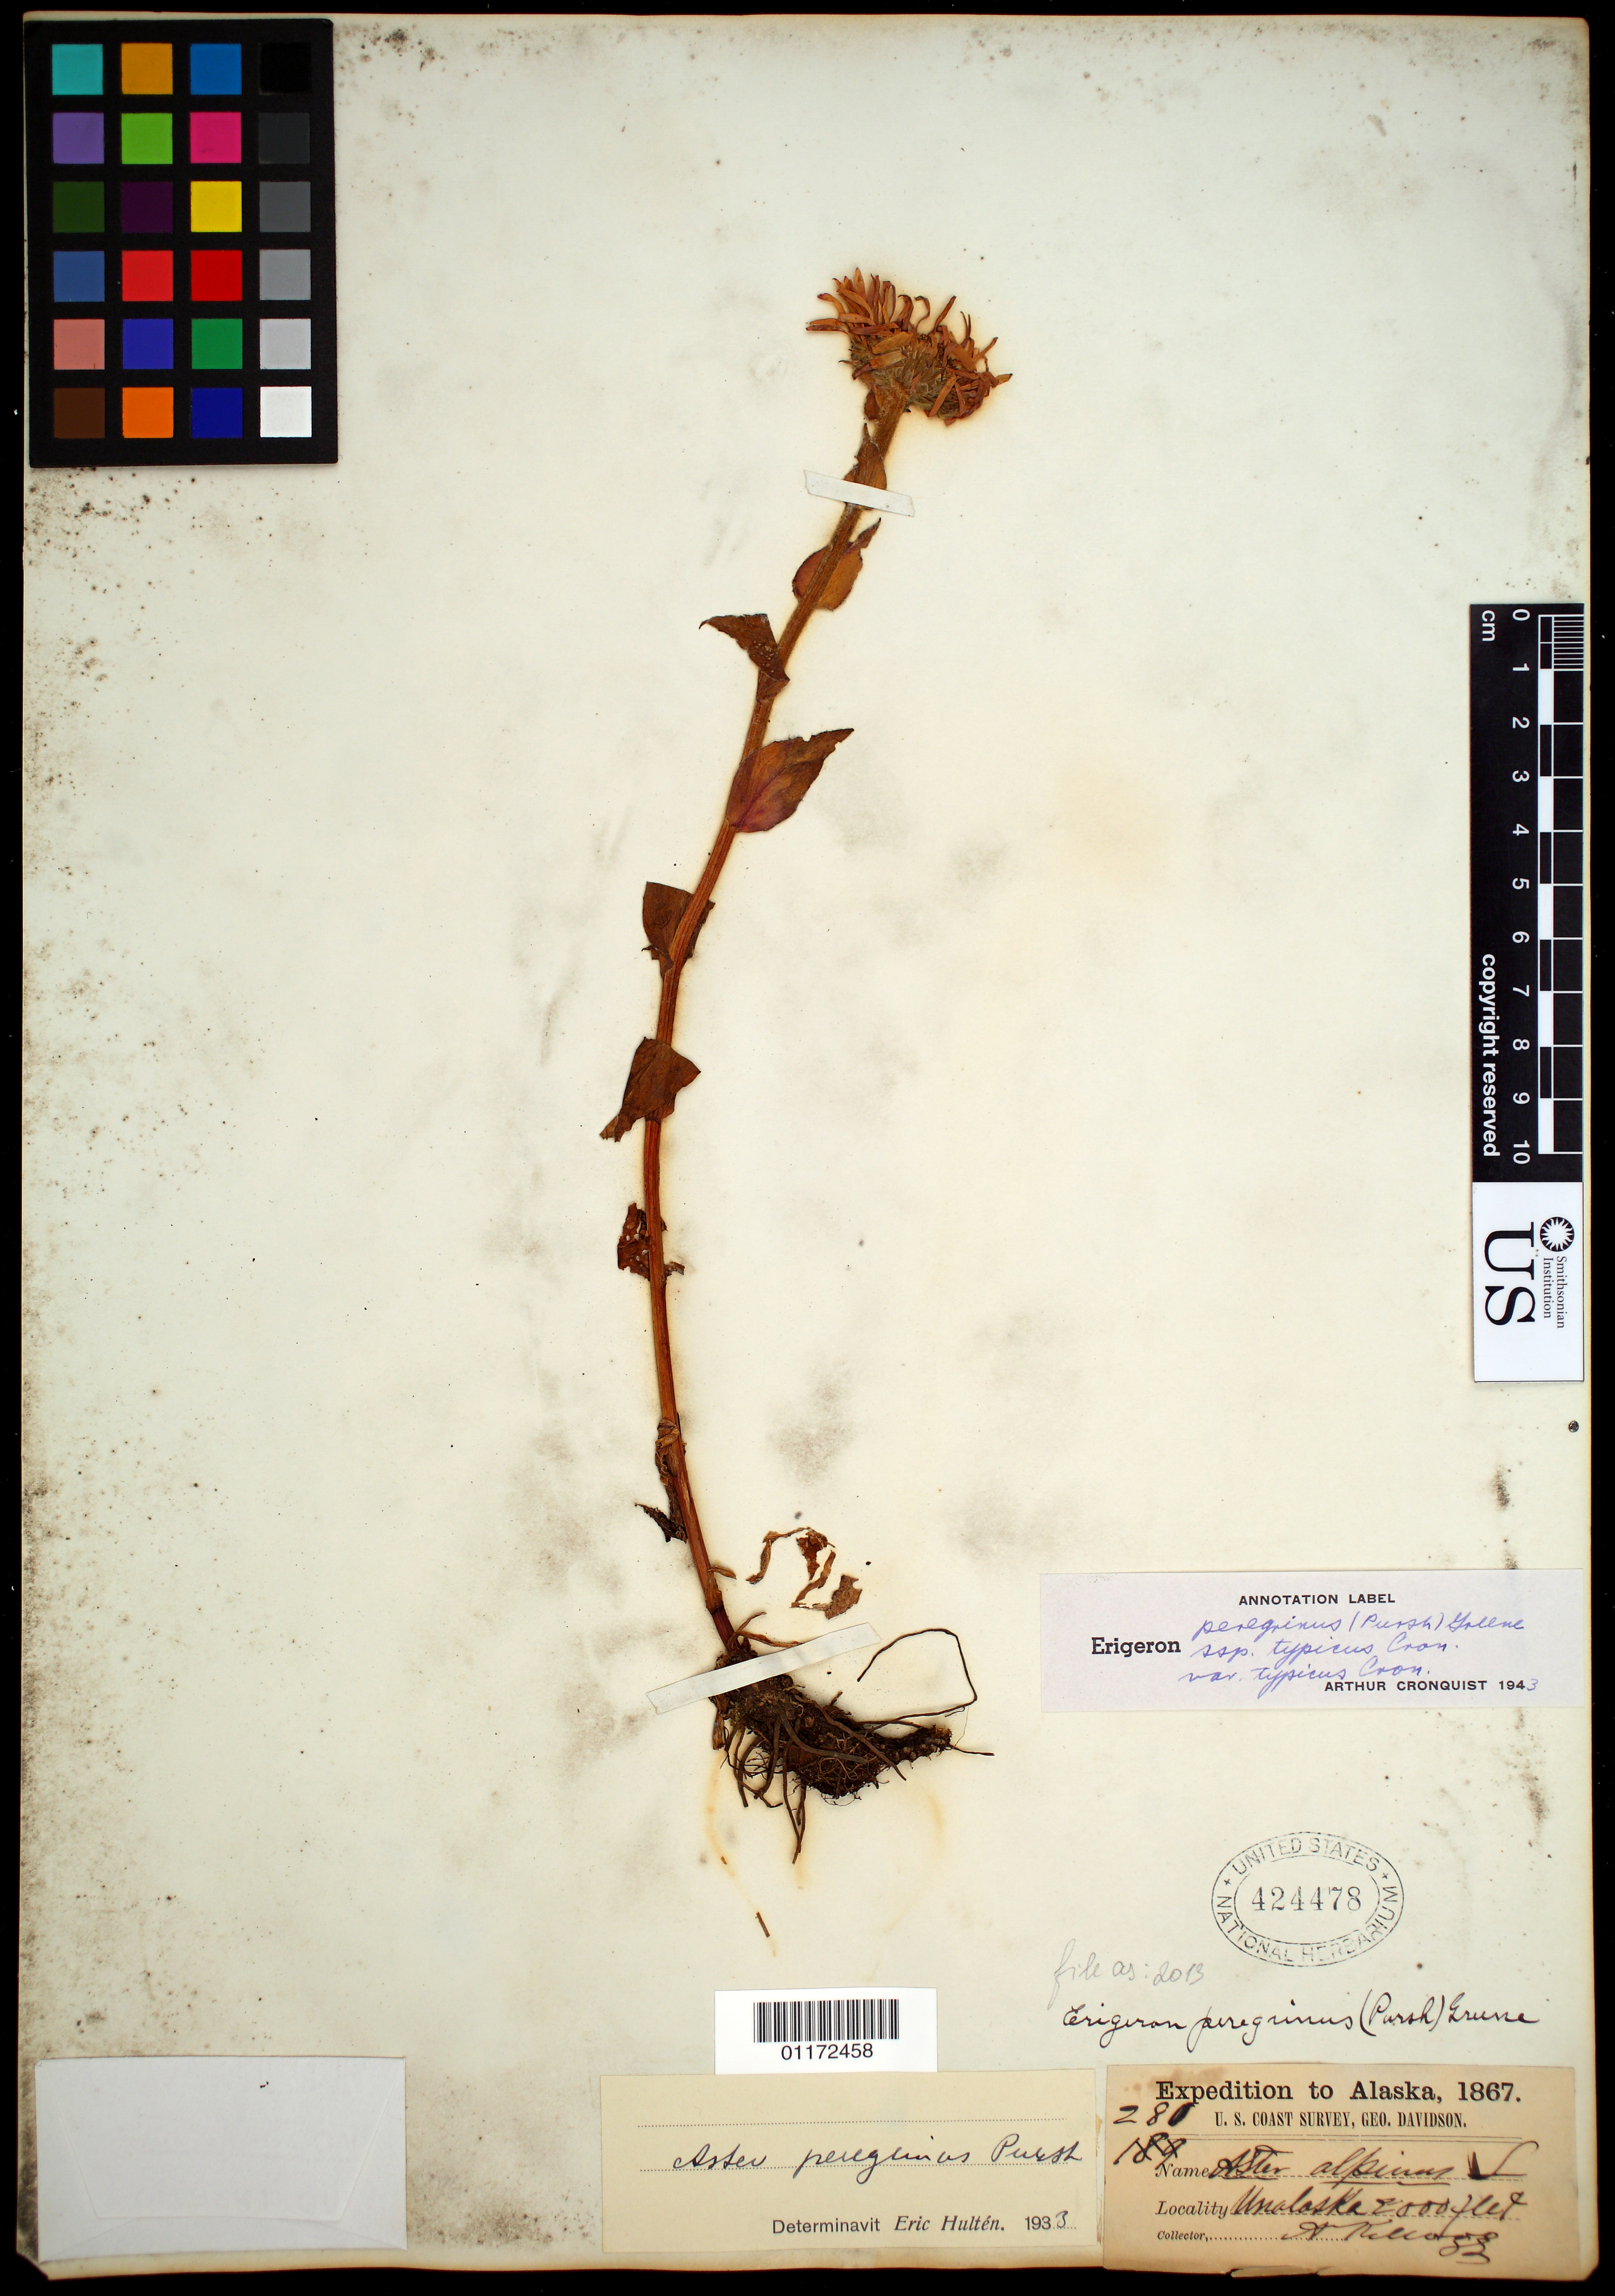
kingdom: Plantae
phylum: Tracheophyta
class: Magnoliopsida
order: Asterales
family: Asteraceae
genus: Erigeron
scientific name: Erigeron peregrinus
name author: (Banks ex Pursh) Greene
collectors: A. Kellogg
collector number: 280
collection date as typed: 1867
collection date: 1867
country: United States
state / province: Alaska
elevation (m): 610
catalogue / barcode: US 424478